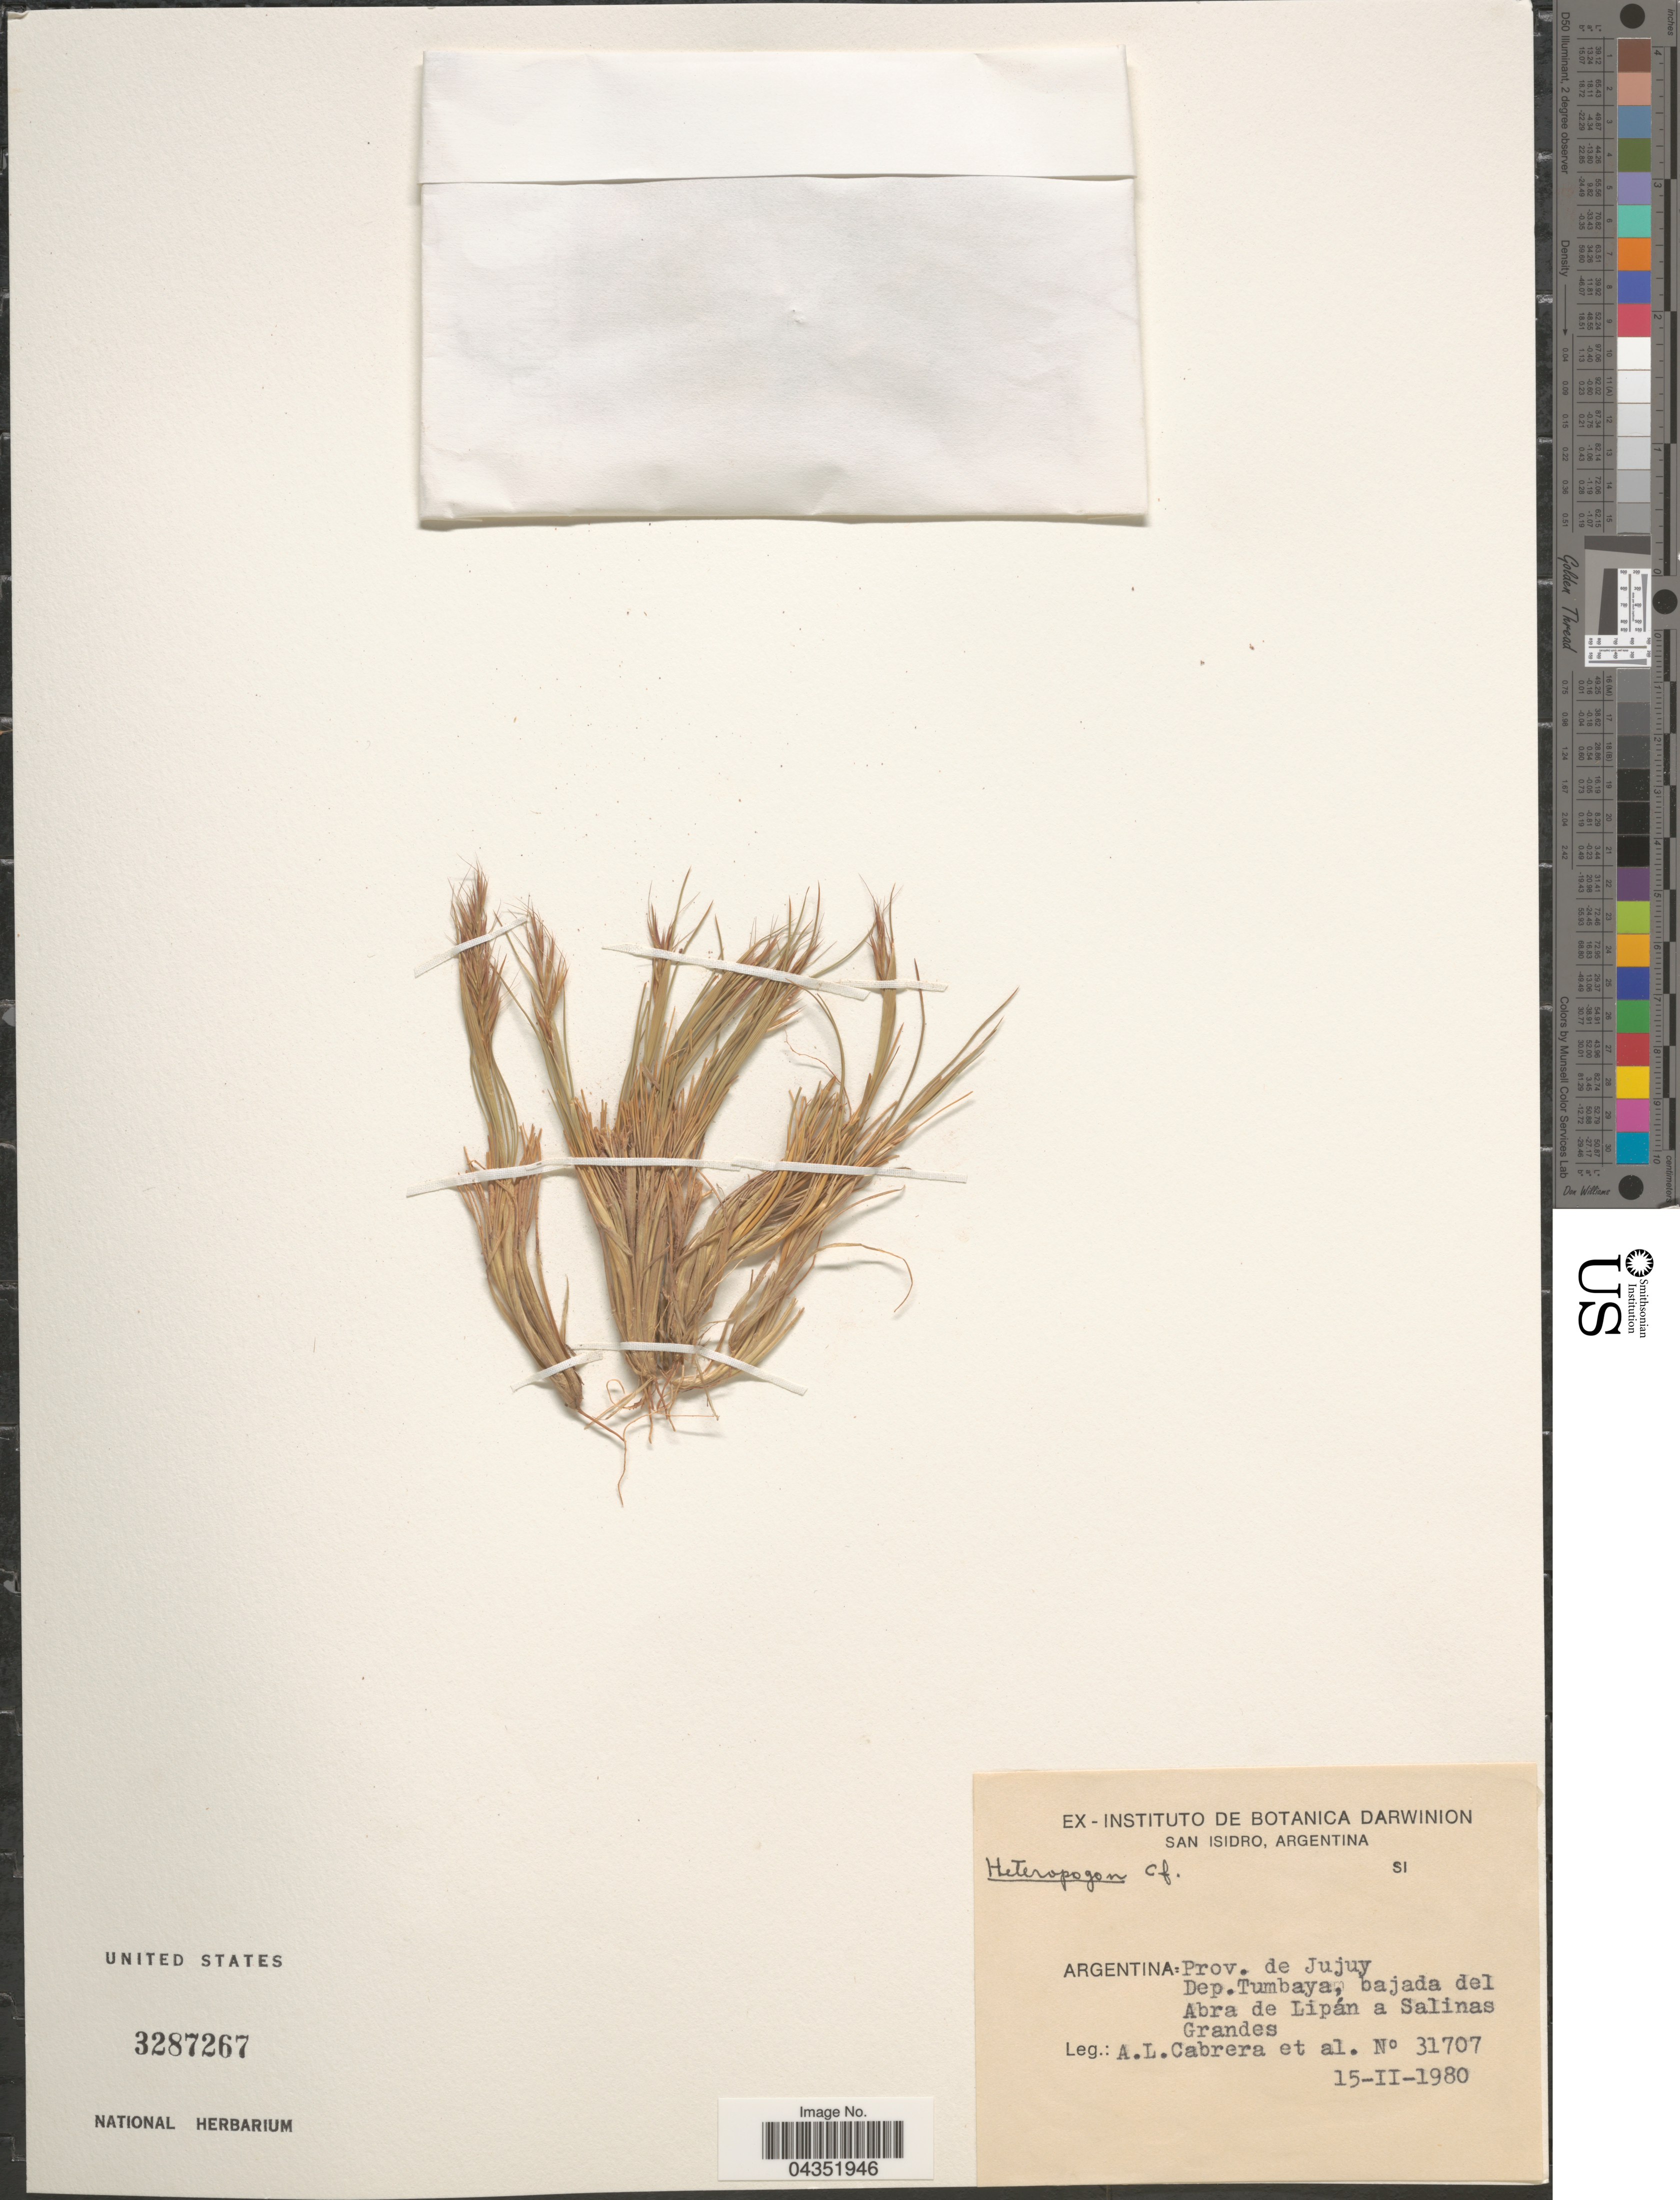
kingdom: Plantae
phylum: Tracheophyta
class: Liliopsida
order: Poales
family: Poaceae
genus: Heteropogon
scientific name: Heteropogon sp.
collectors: A. L. Cabrera & et al.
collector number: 31707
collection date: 1980-02-15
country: Argentina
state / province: Jujuy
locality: Dep.Tumbaya, bajada del Abra de Lipán a Salinas Grandes.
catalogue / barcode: US 3287267